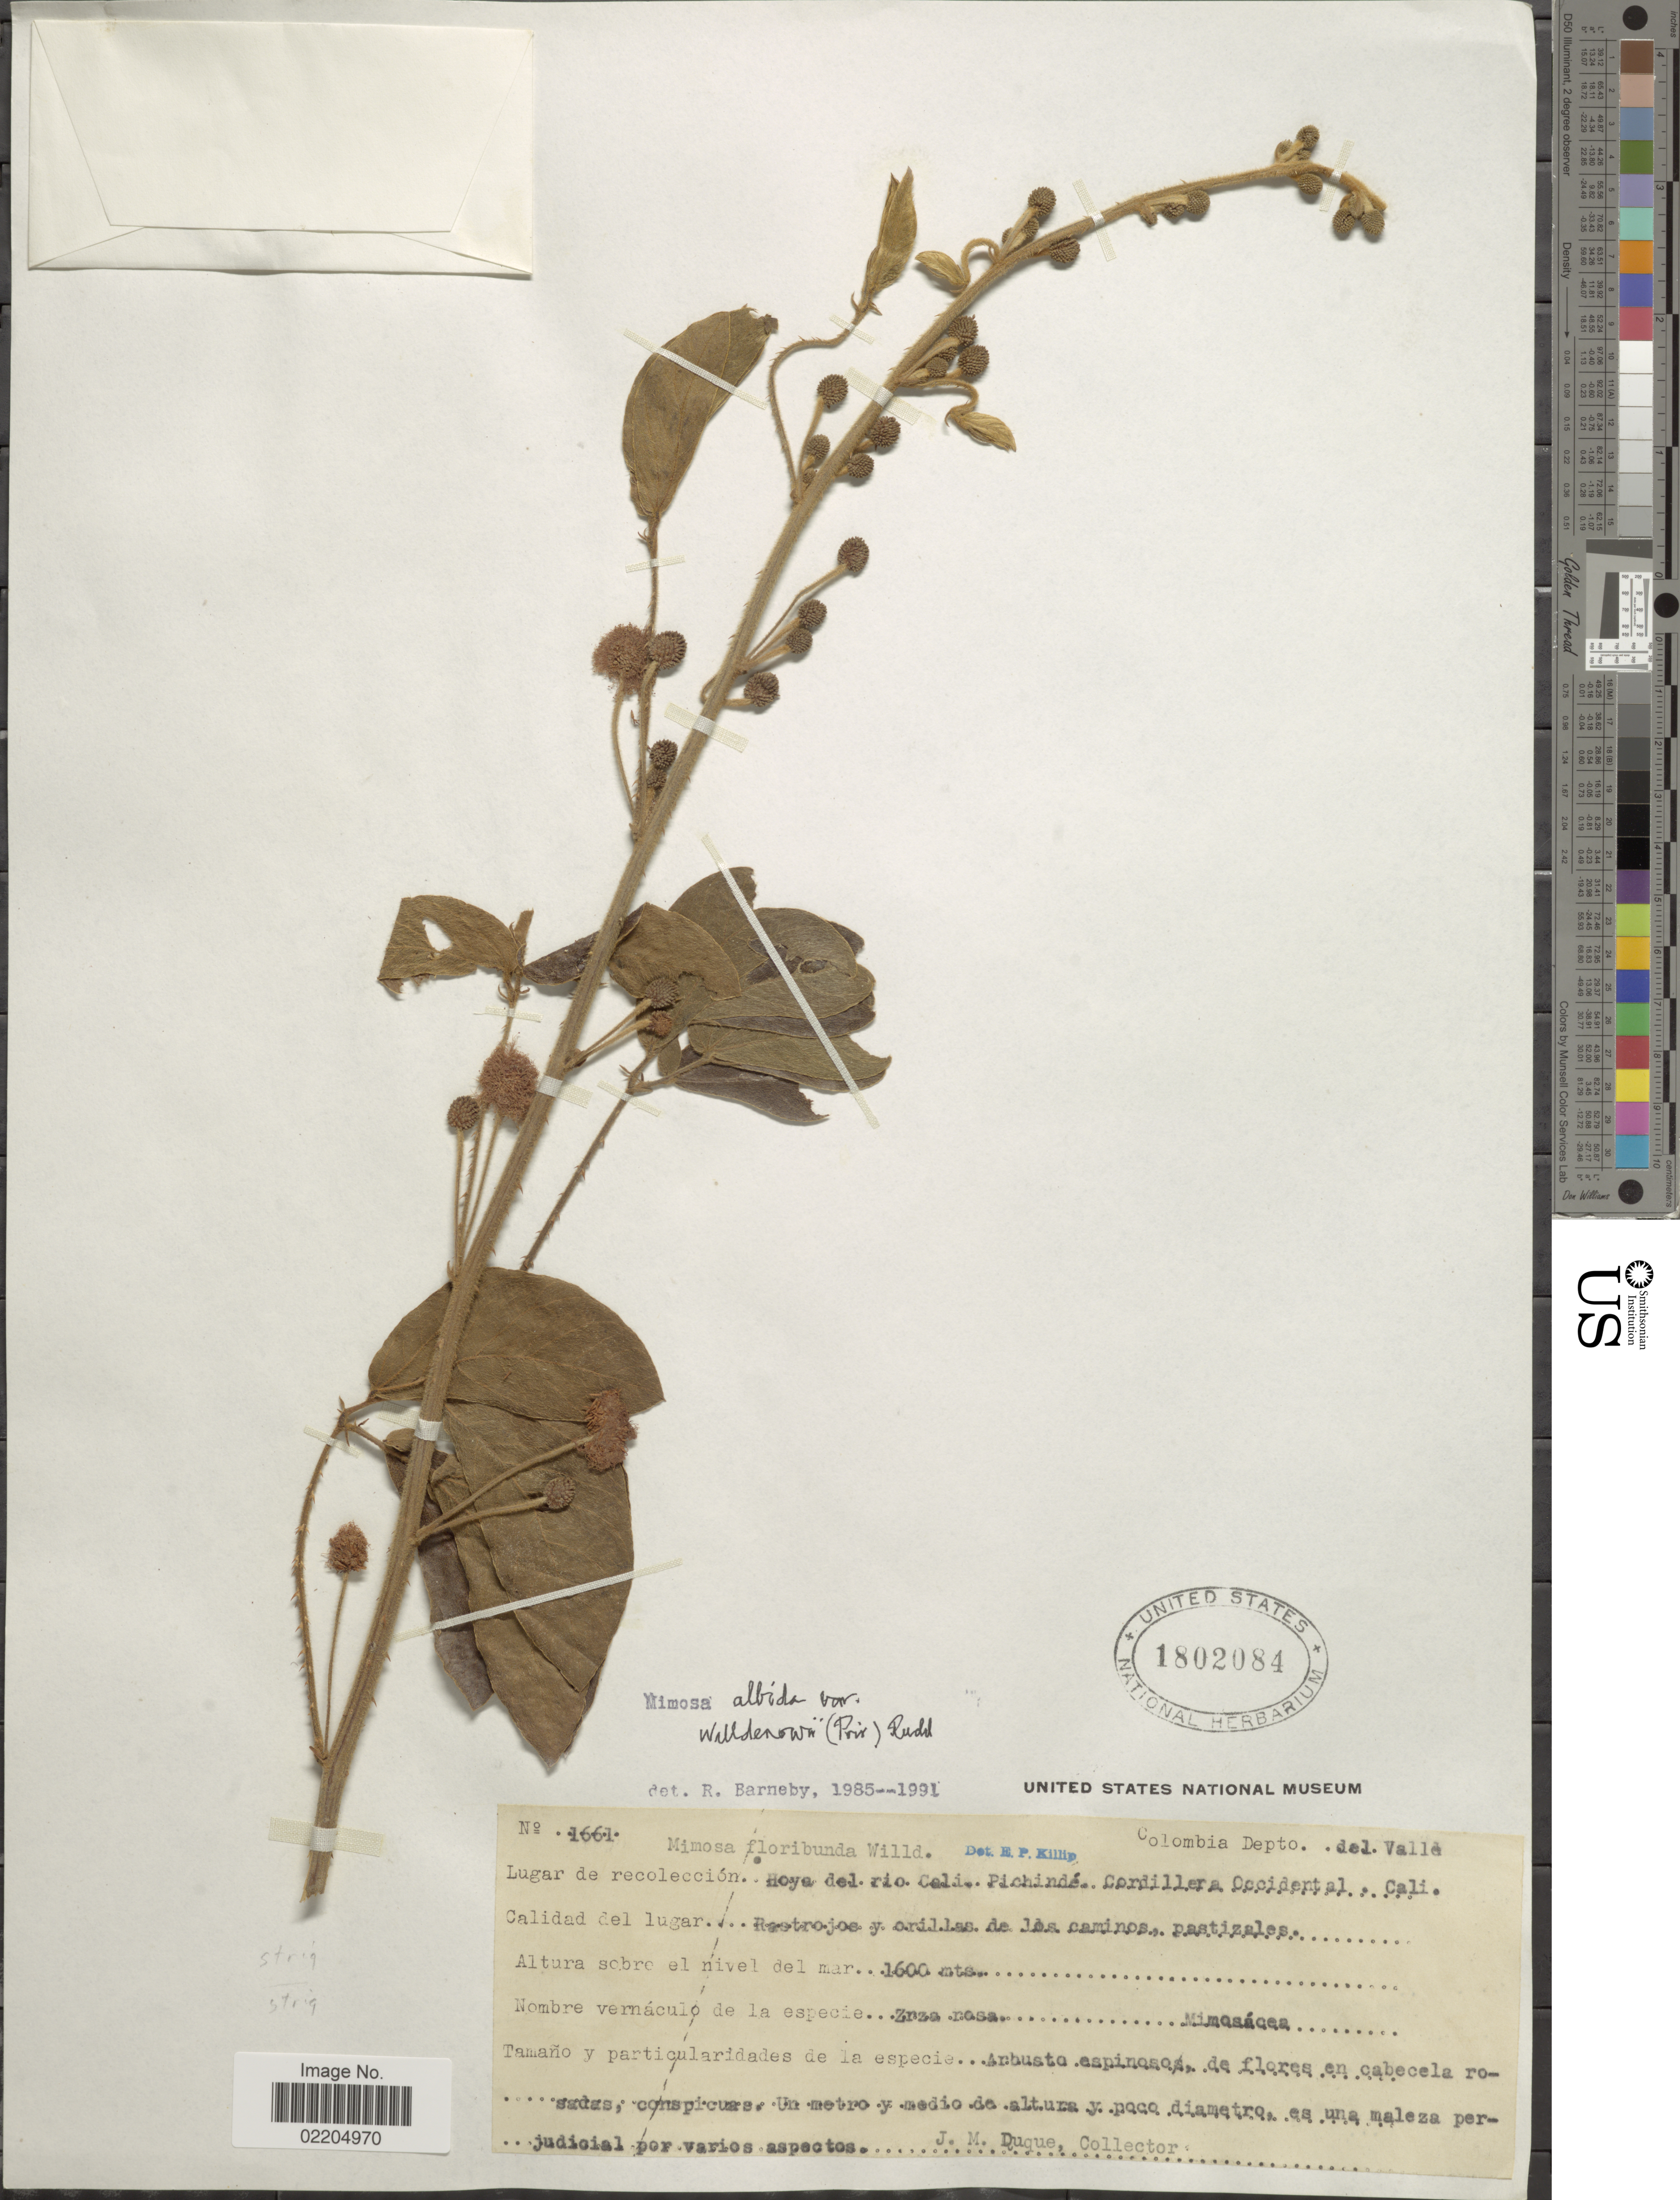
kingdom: Plantae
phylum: Tracheophyta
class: Magnoliopsida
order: Fabales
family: Fabaceae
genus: Mimosa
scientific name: Mimosa albida var. willdenowii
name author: (Poir.) Rudd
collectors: J. Duque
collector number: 1661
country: Colombia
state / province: Valle del Cauca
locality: Depto. del Valle, Hoya del rio Cali, Pichinde, Cordillera Occidental, Cali.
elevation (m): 1600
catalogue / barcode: US 1802084